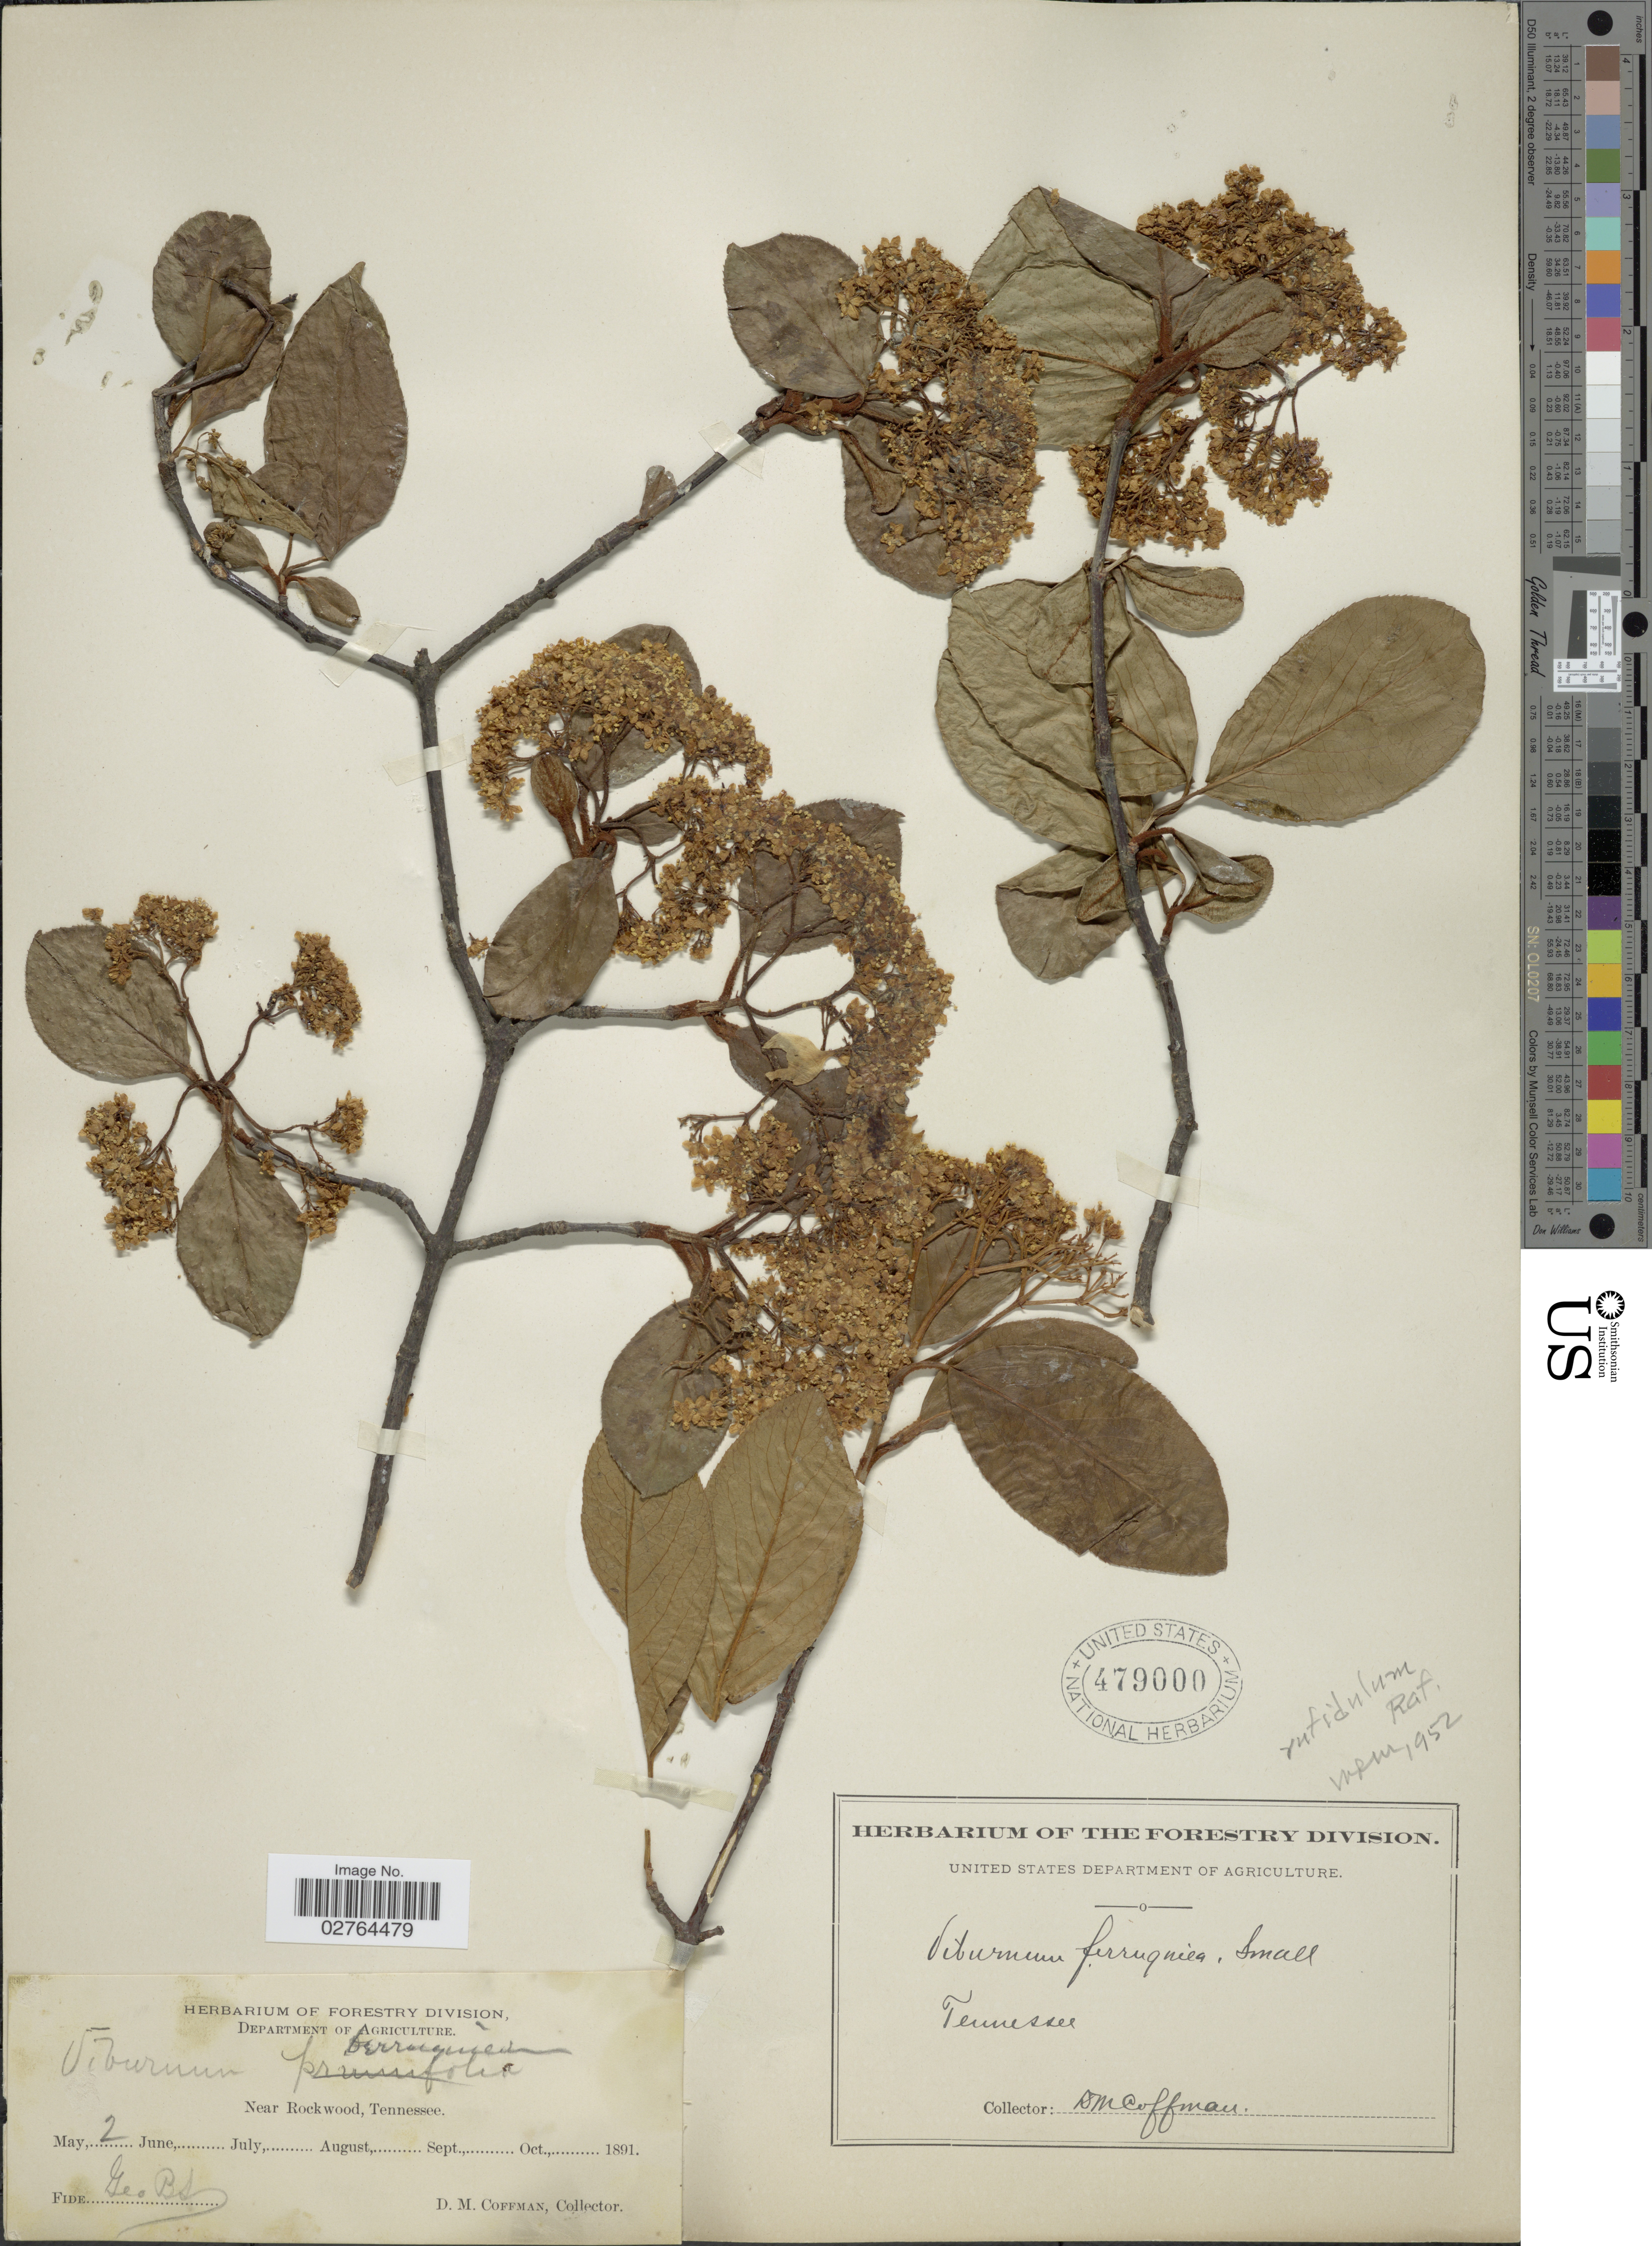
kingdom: Plantae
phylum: Tracheophyta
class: Magnoliopsida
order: Dipsacales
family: Viburnaceae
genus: Viburnum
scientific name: Viburnum rufidulum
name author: Raf.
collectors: D. M. Coffman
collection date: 1891-05-02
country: United States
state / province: Tennessee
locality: Near Rockwood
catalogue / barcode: US 479000